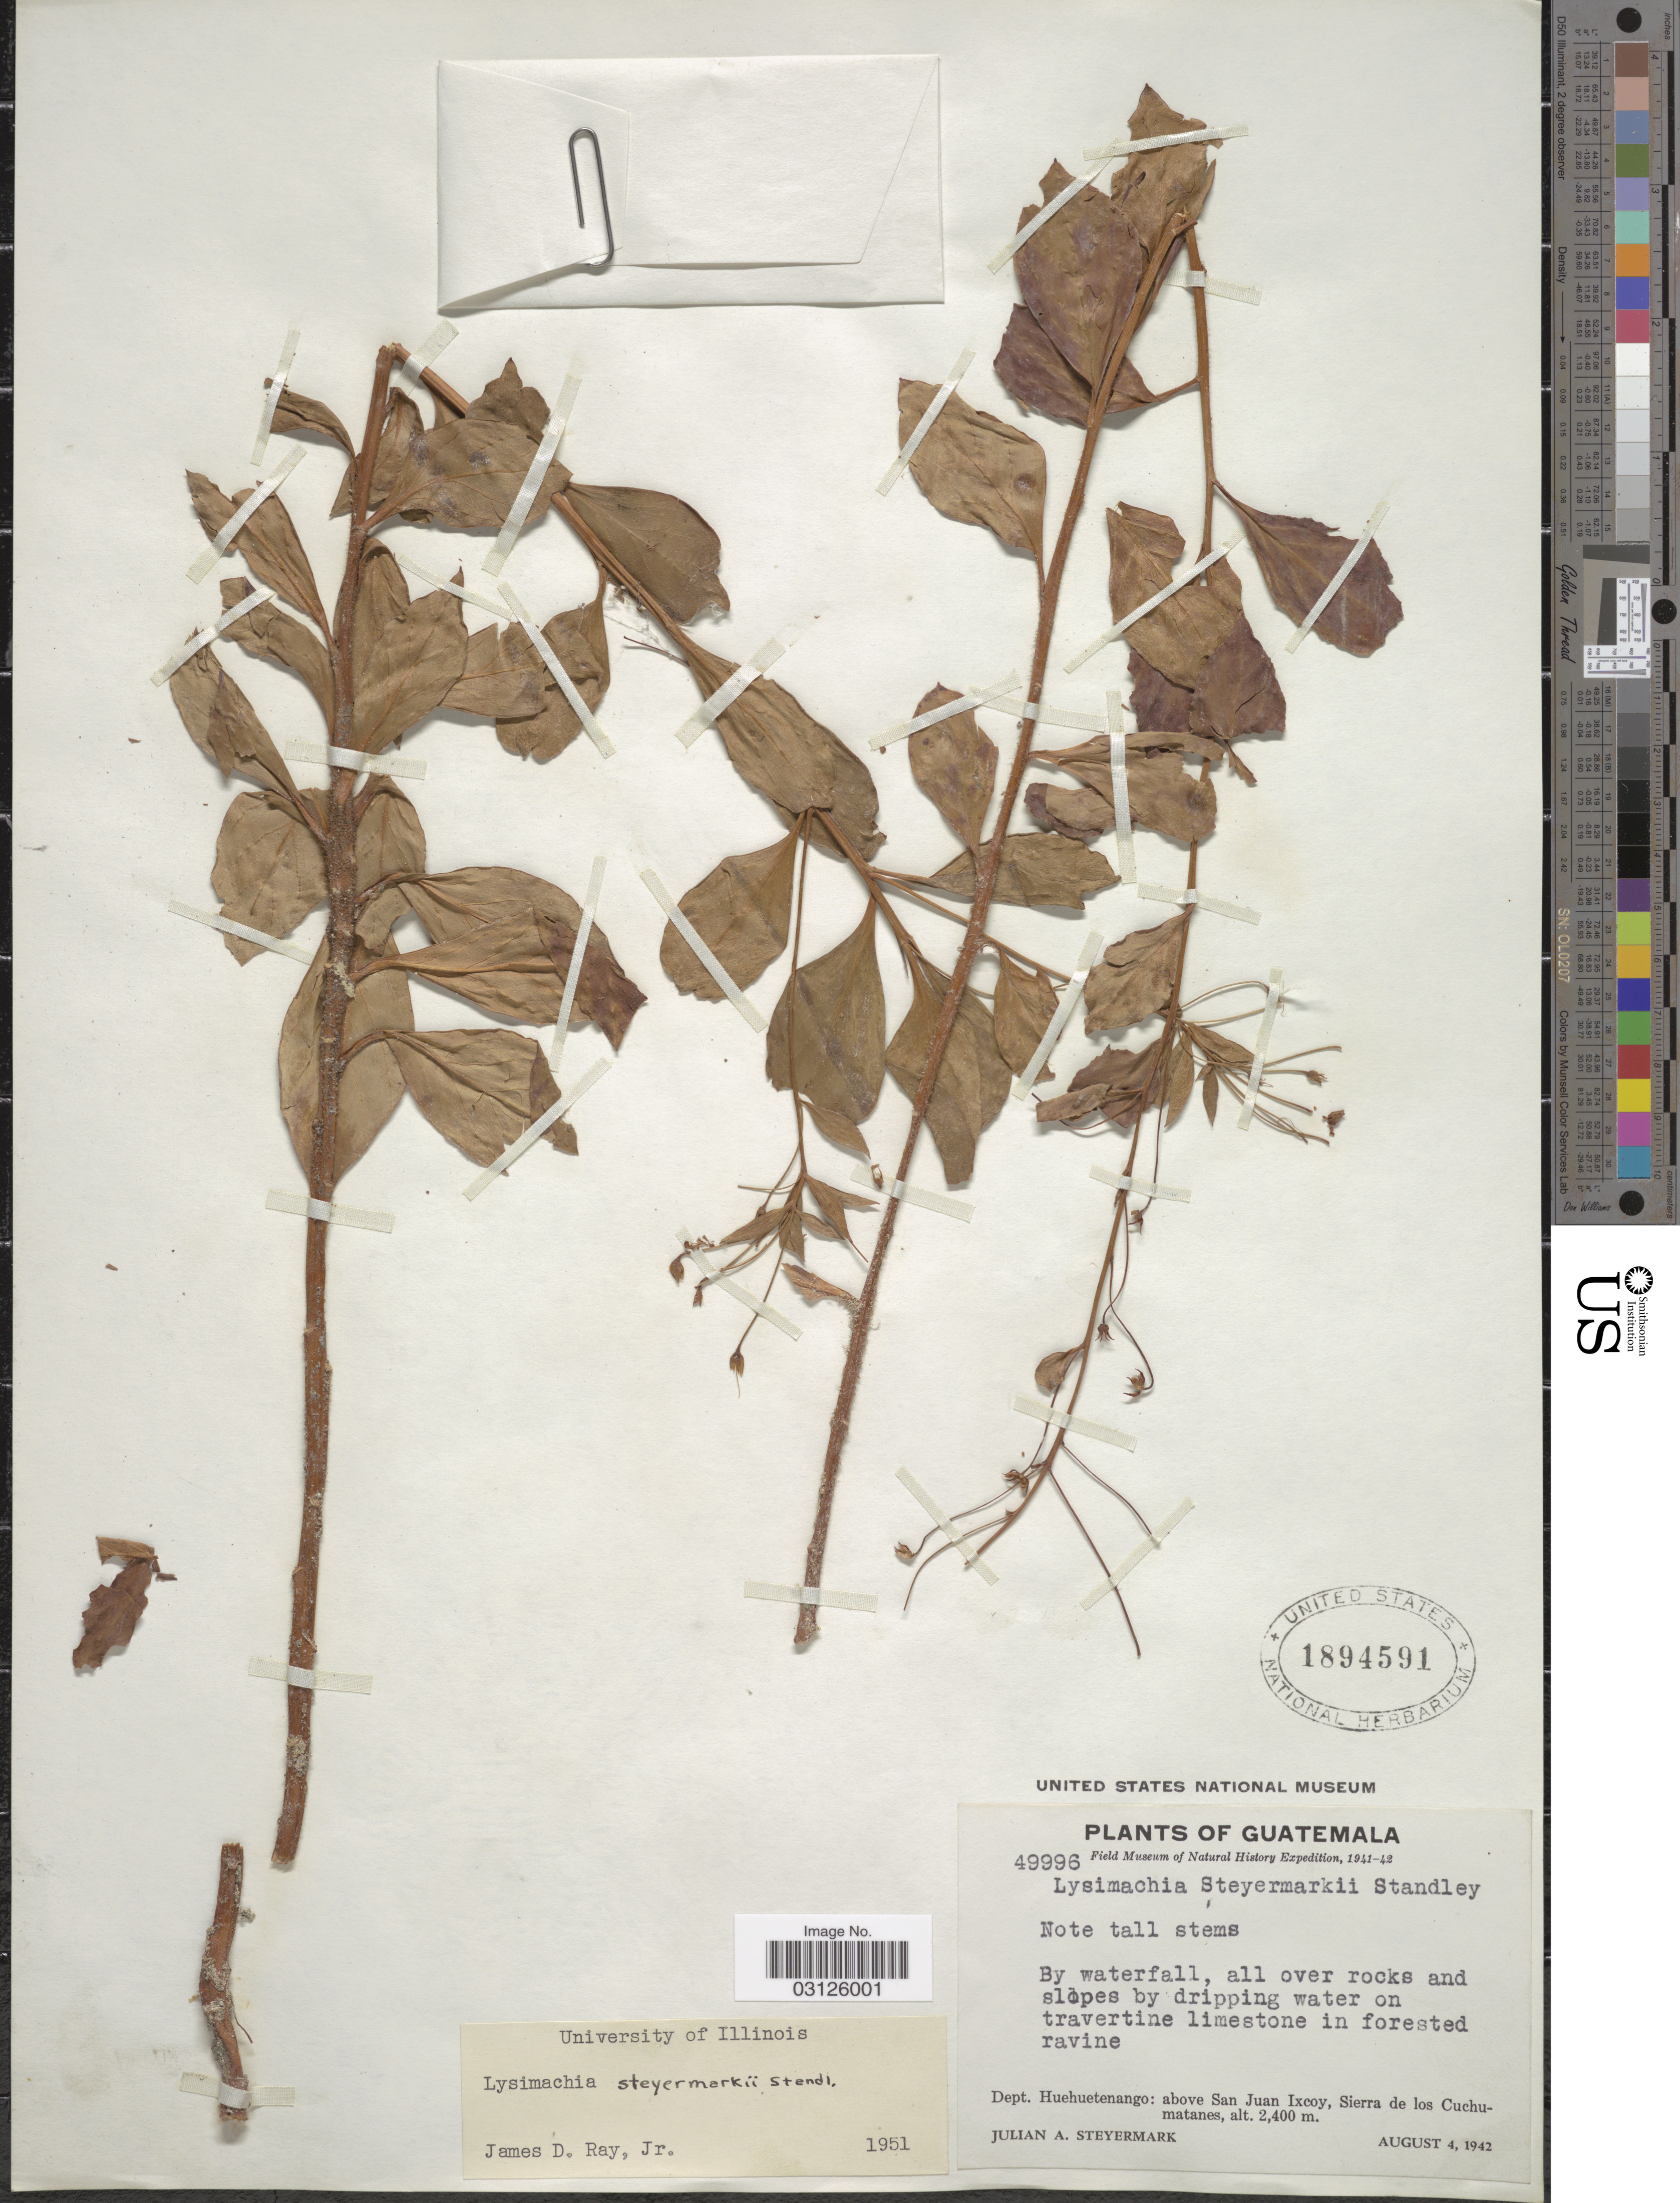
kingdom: Plantae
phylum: Tracheophyta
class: Magnoliopsida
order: Ericales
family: Primulaceae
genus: Lysimachia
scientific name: Lysimachia steyermarkii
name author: Standl.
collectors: J. Steyermark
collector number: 49996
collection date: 1942-08-04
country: Guatemala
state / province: Huehuetenango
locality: Dept. Huehuetenango: above San Juan Ixcoy, Sierra de los Cuchumatanes.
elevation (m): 2400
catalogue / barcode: US 1894591